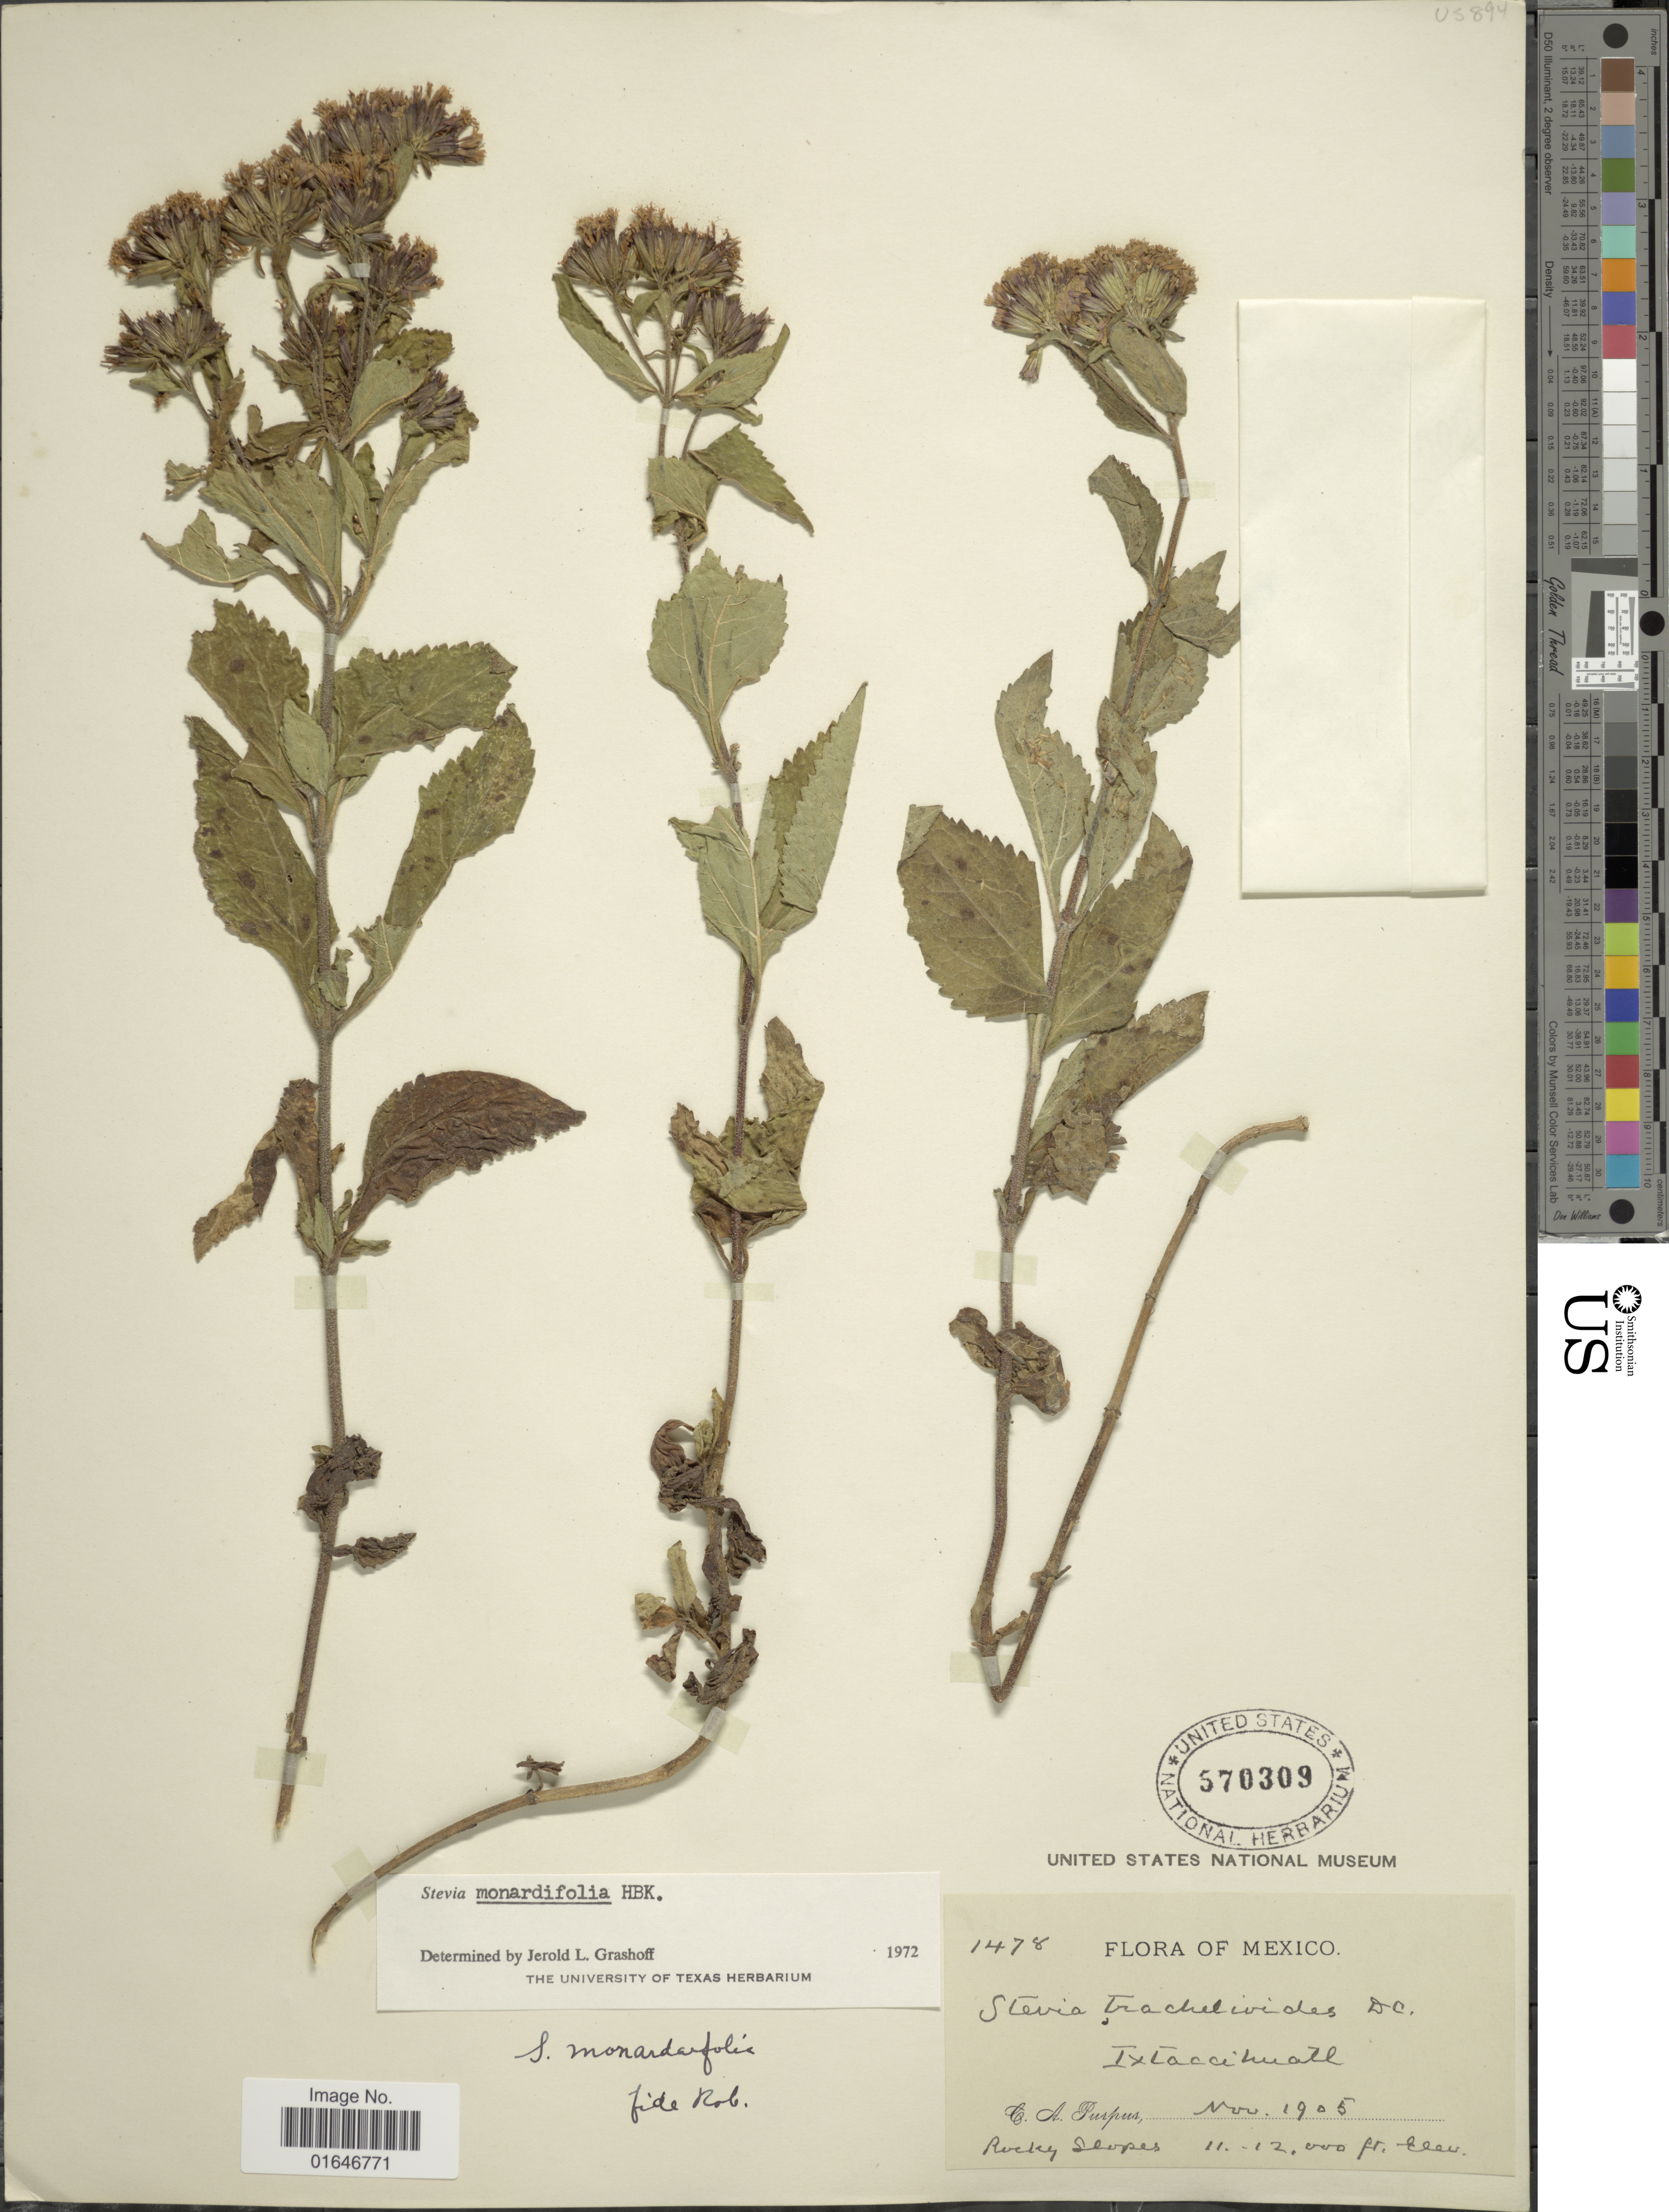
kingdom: Plantae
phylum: Tracheophyta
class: Magnoliopsida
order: Asterales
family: Asteraceae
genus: Stevia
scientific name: Stevia monardifolia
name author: Kunth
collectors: C. A. Purpus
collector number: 1478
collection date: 1905-11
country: Mexico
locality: Iztaccihuatl, rocky slopes.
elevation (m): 3353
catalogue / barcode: US 570309